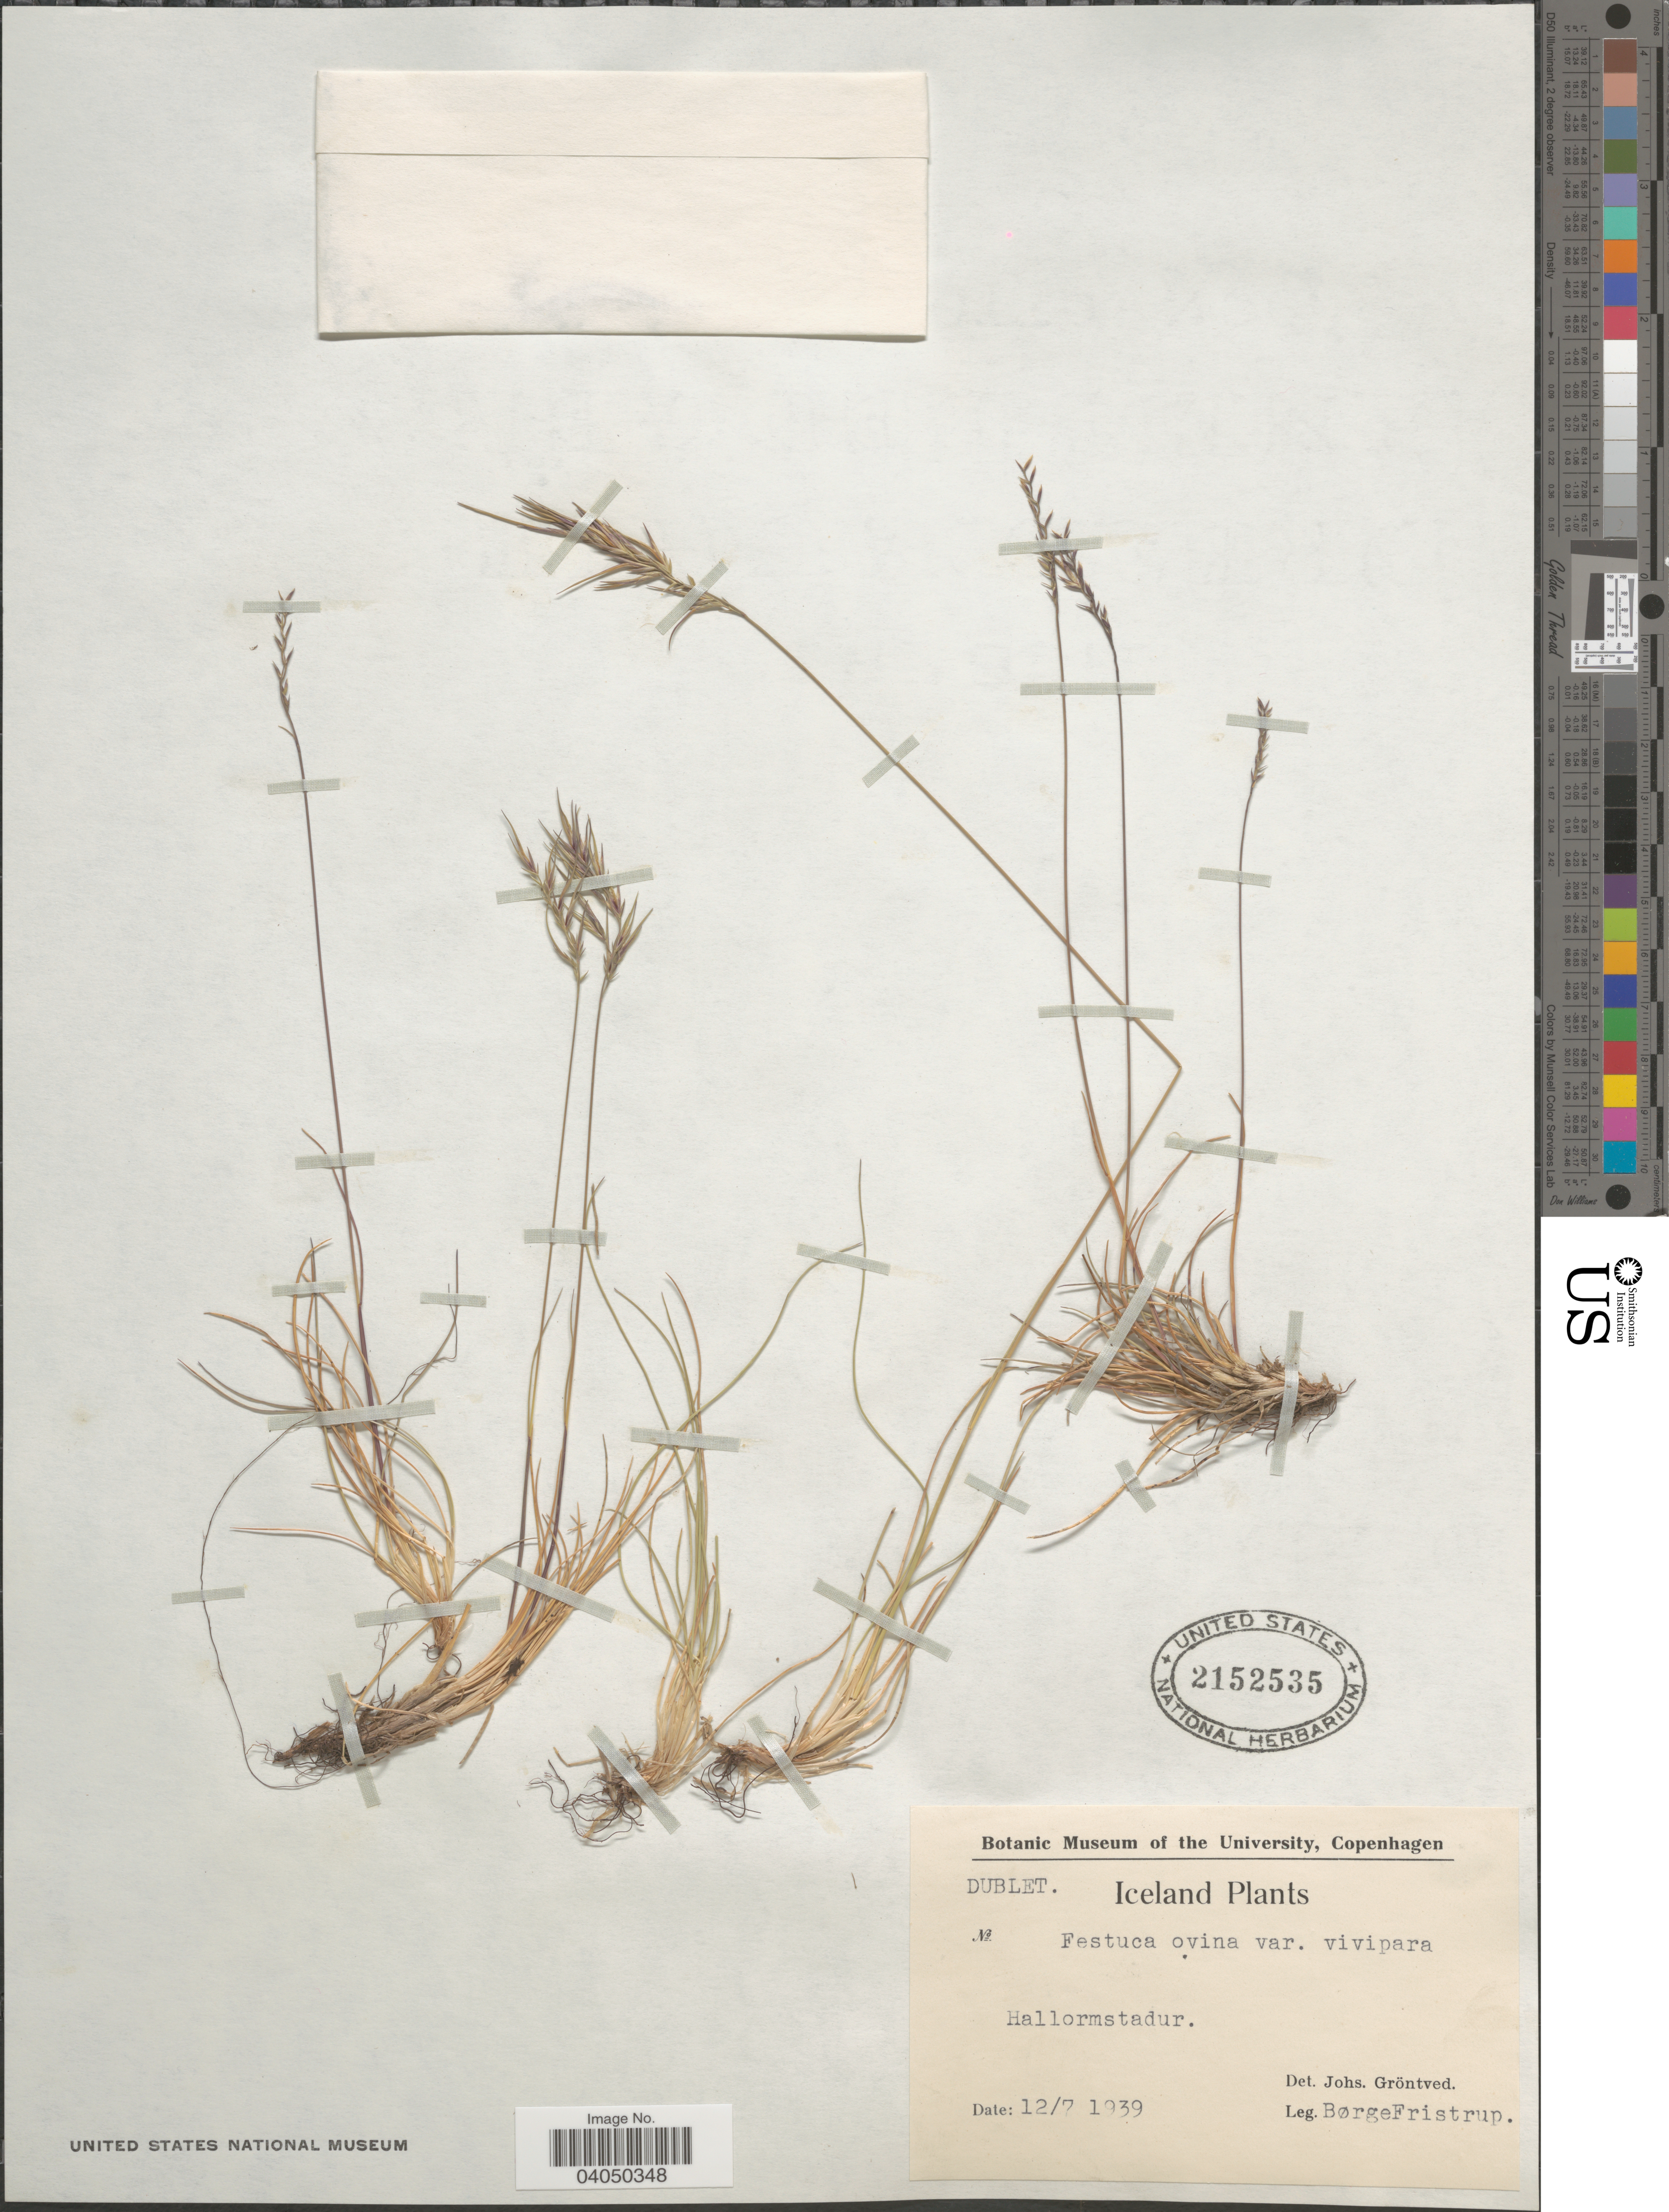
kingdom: Plantae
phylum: Tracheophyta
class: Liliopsida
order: Poales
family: Poaceae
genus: Festuca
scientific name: Festuca vivipara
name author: (L.) Sm.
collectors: B. Fistrup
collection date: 1939-07-12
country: Iceland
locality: Hallormstadur.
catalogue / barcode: US 2152535